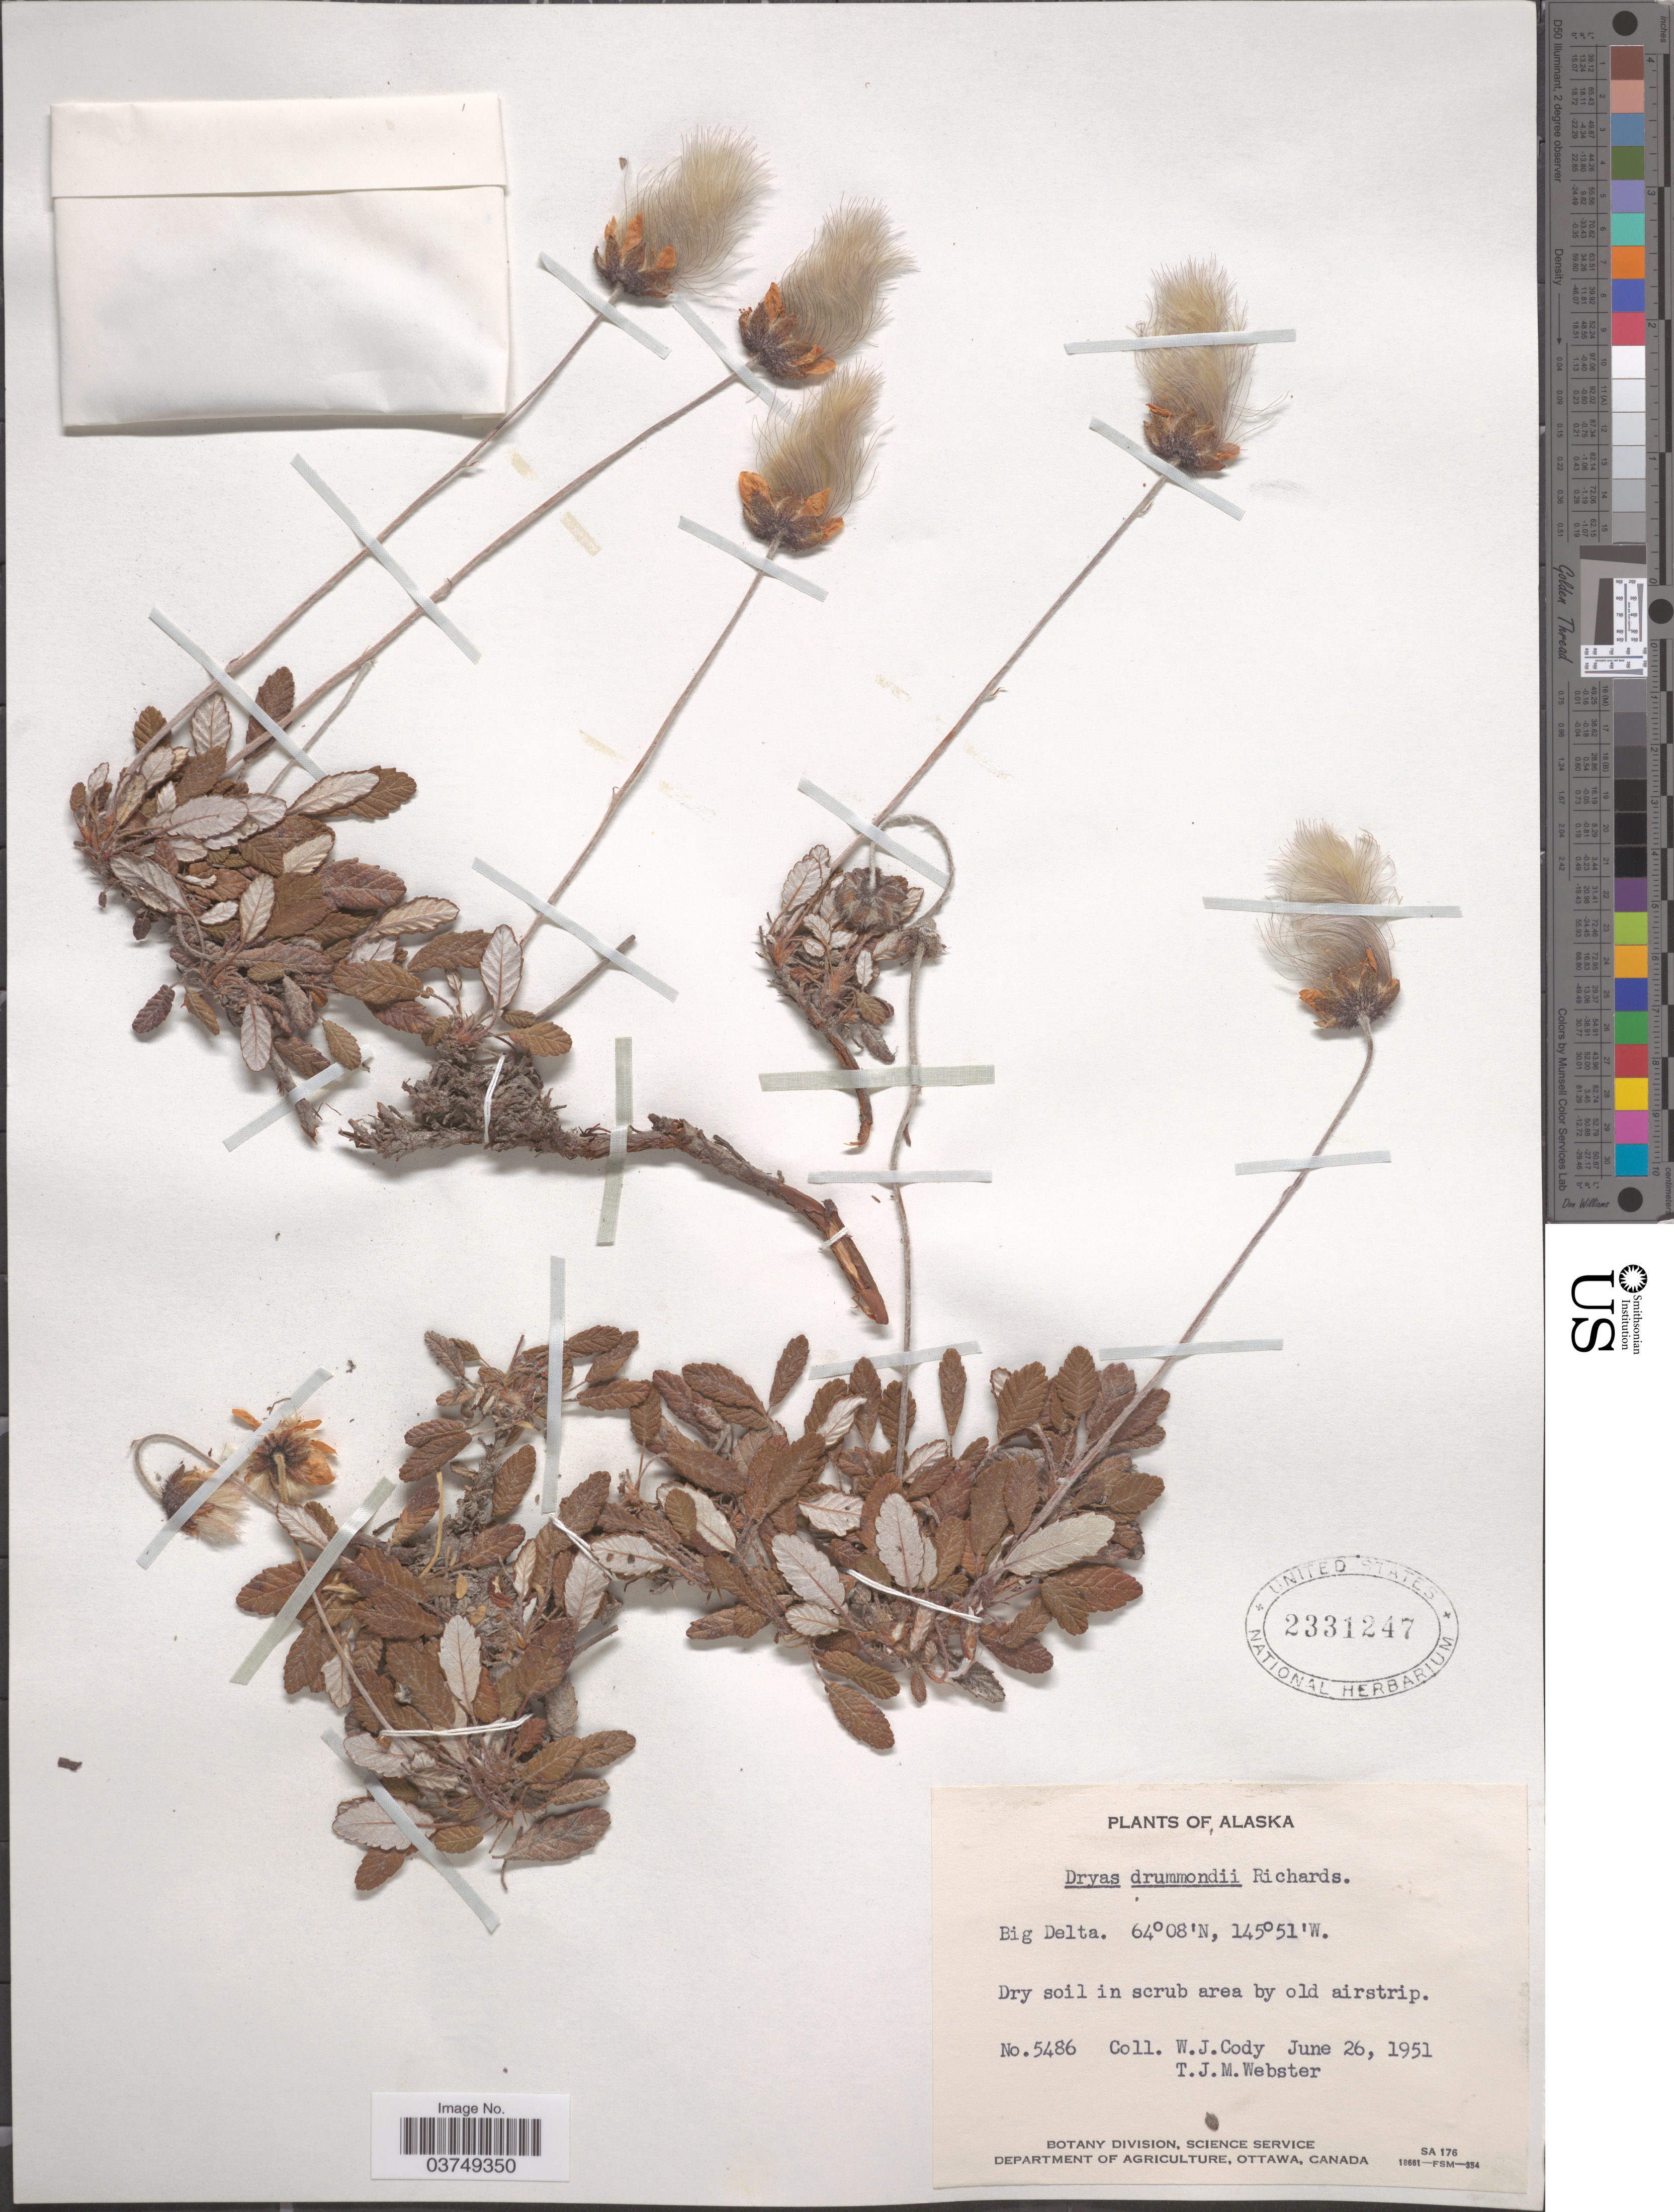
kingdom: Plantae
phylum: Tracheophyta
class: Magnoliopsida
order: Rosales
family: Rosaceae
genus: Dryas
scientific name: Dryas drummondii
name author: Hook. & Richardson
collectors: W. Cody & T. J. Webster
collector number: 5486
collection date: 1951-06-26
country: United States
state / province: Alaska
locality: Big Delta. By old airstrip.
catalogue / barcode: US 2331247